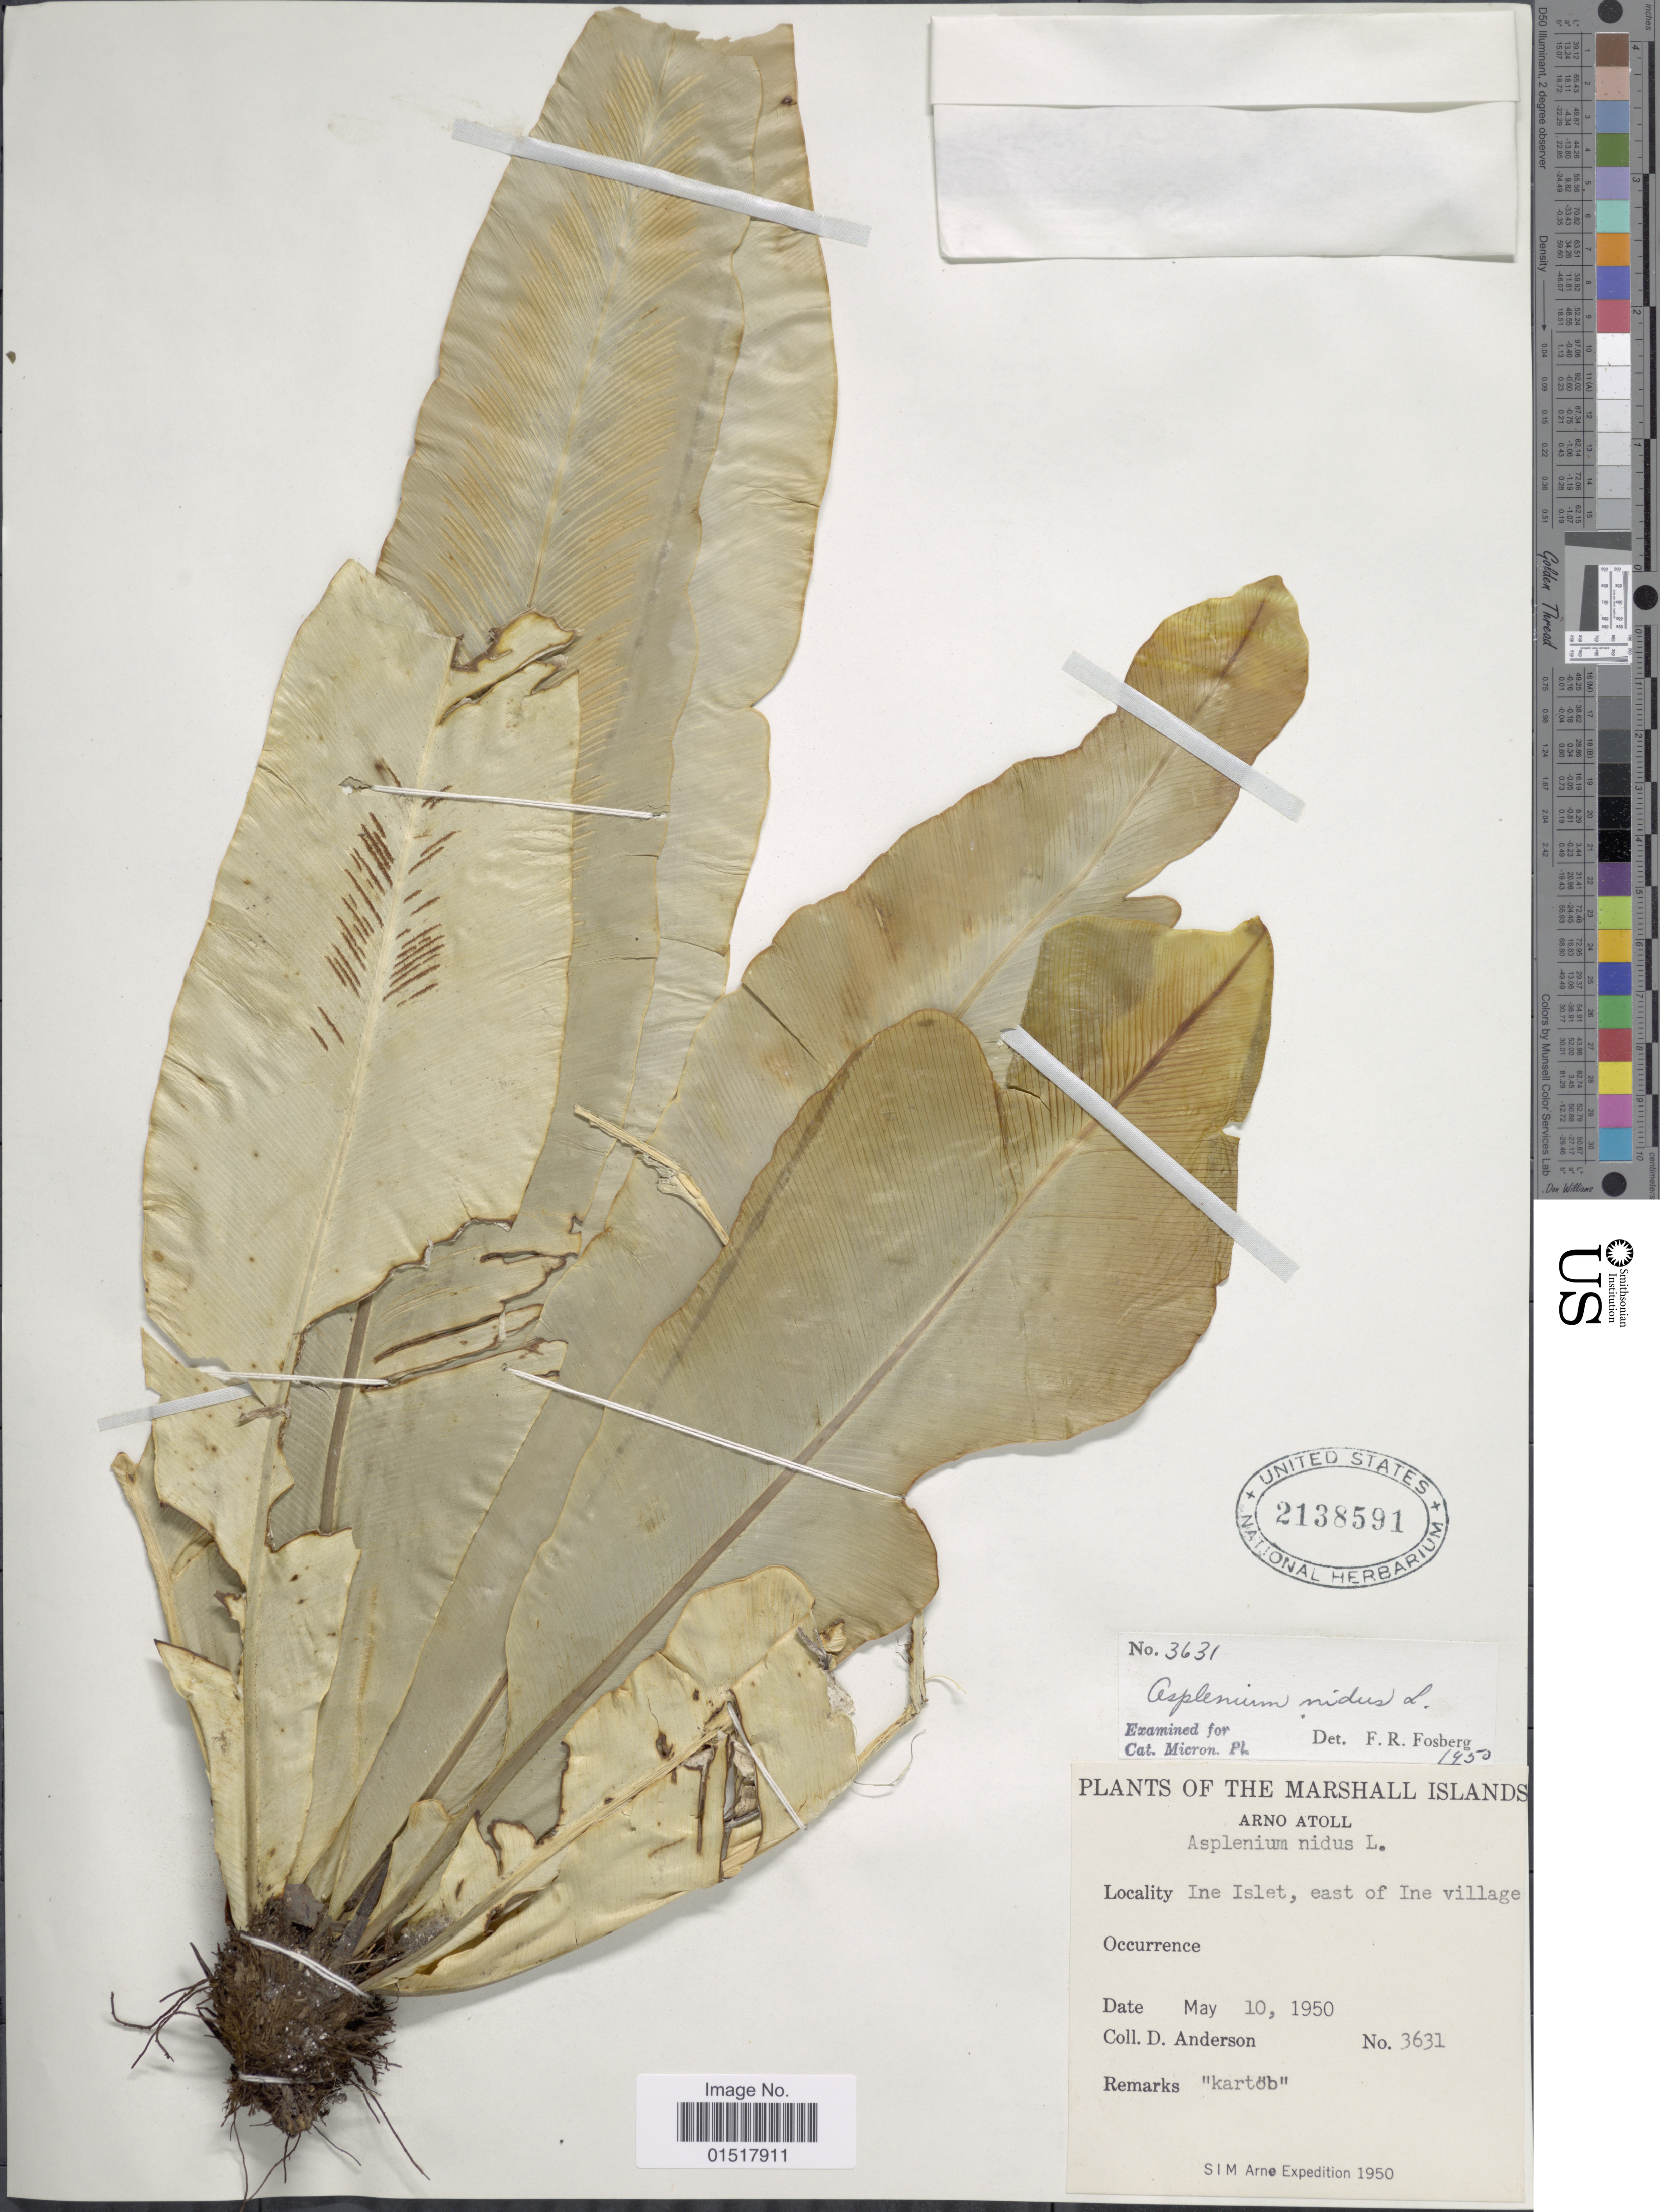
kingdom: Plantae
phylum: Tracheophyta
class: Polypodiopsida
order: Polypodiales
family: Aspleniaceae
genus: Asplenium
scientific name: Asplenium nidus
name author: L.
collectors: D. Anderson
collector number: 3631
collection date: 1950-05-10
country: Marshall Islands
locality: Arno Atoll. Ine Islet, east of Ine village.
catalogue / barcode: US 2138591